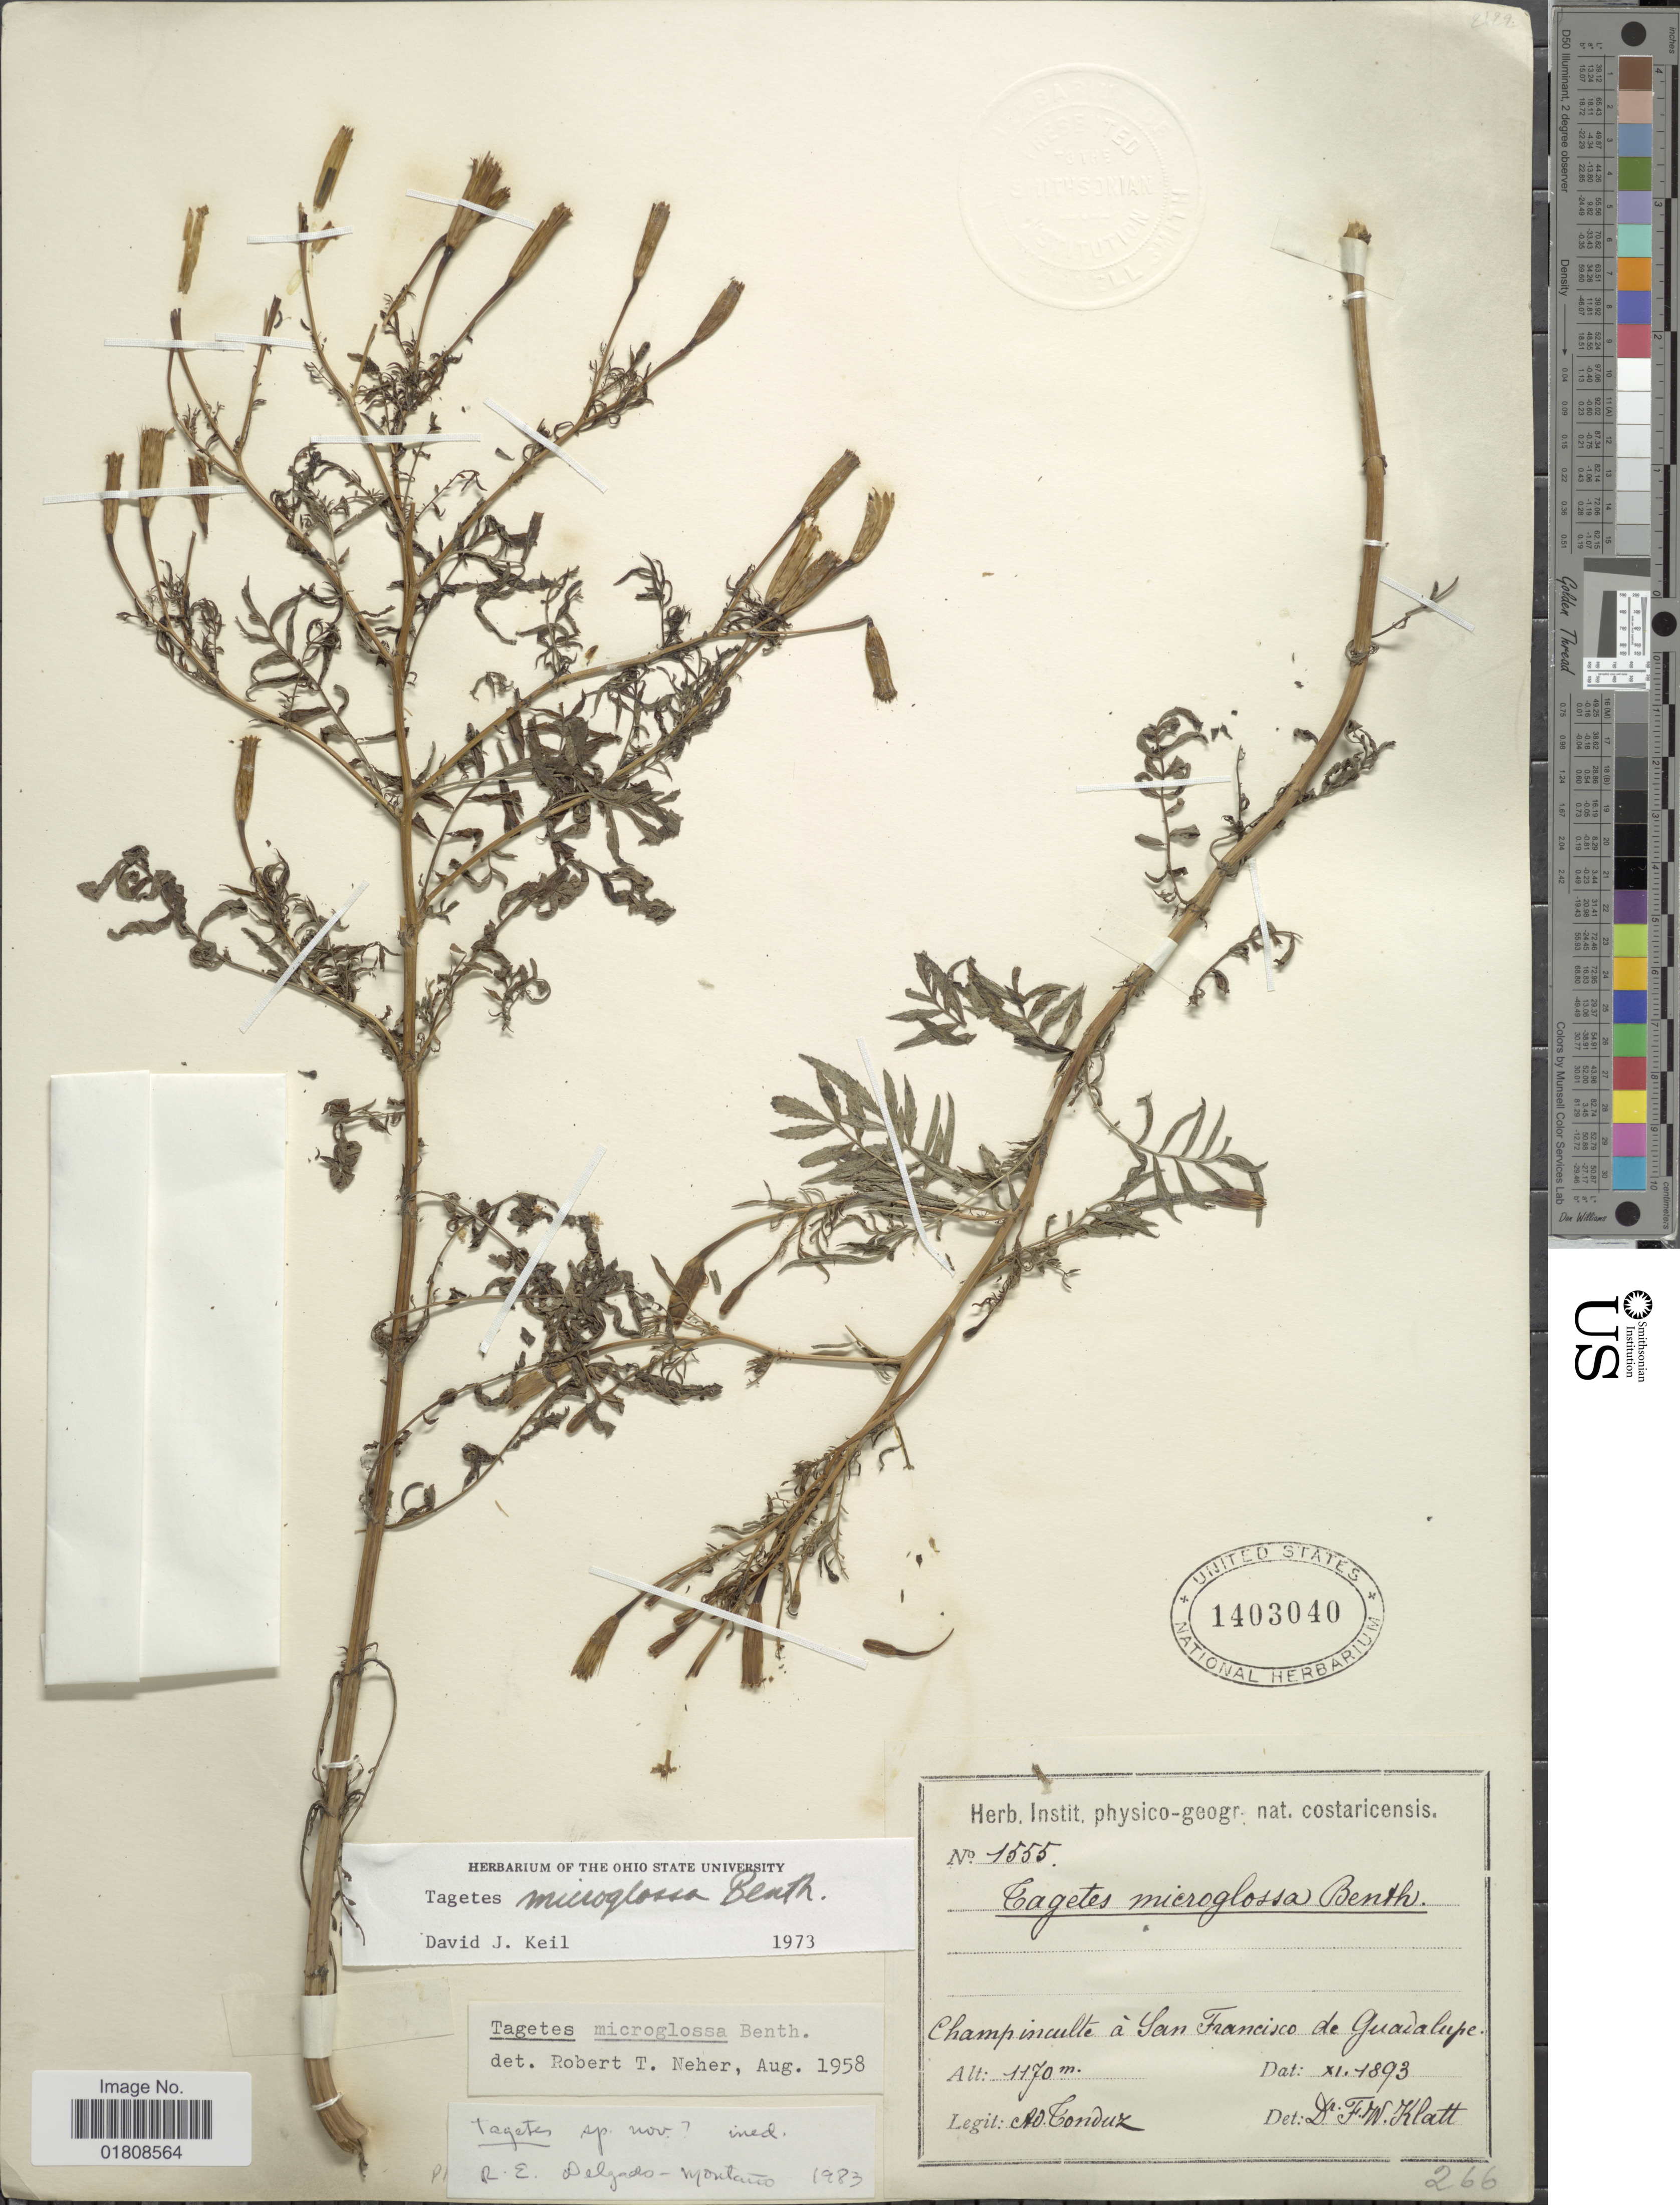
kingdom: Plantae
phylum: Tracheophyta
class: Magnoliopsida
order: Asterales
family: Asteraceae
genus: Tagetes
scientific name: Tagetes sp.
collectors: A. Tonduz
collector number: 1555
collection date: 1893-11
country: Costa Rica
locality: Champinculte a San Francisco de Guadalupe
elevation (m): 1170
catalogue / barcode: US 1403040